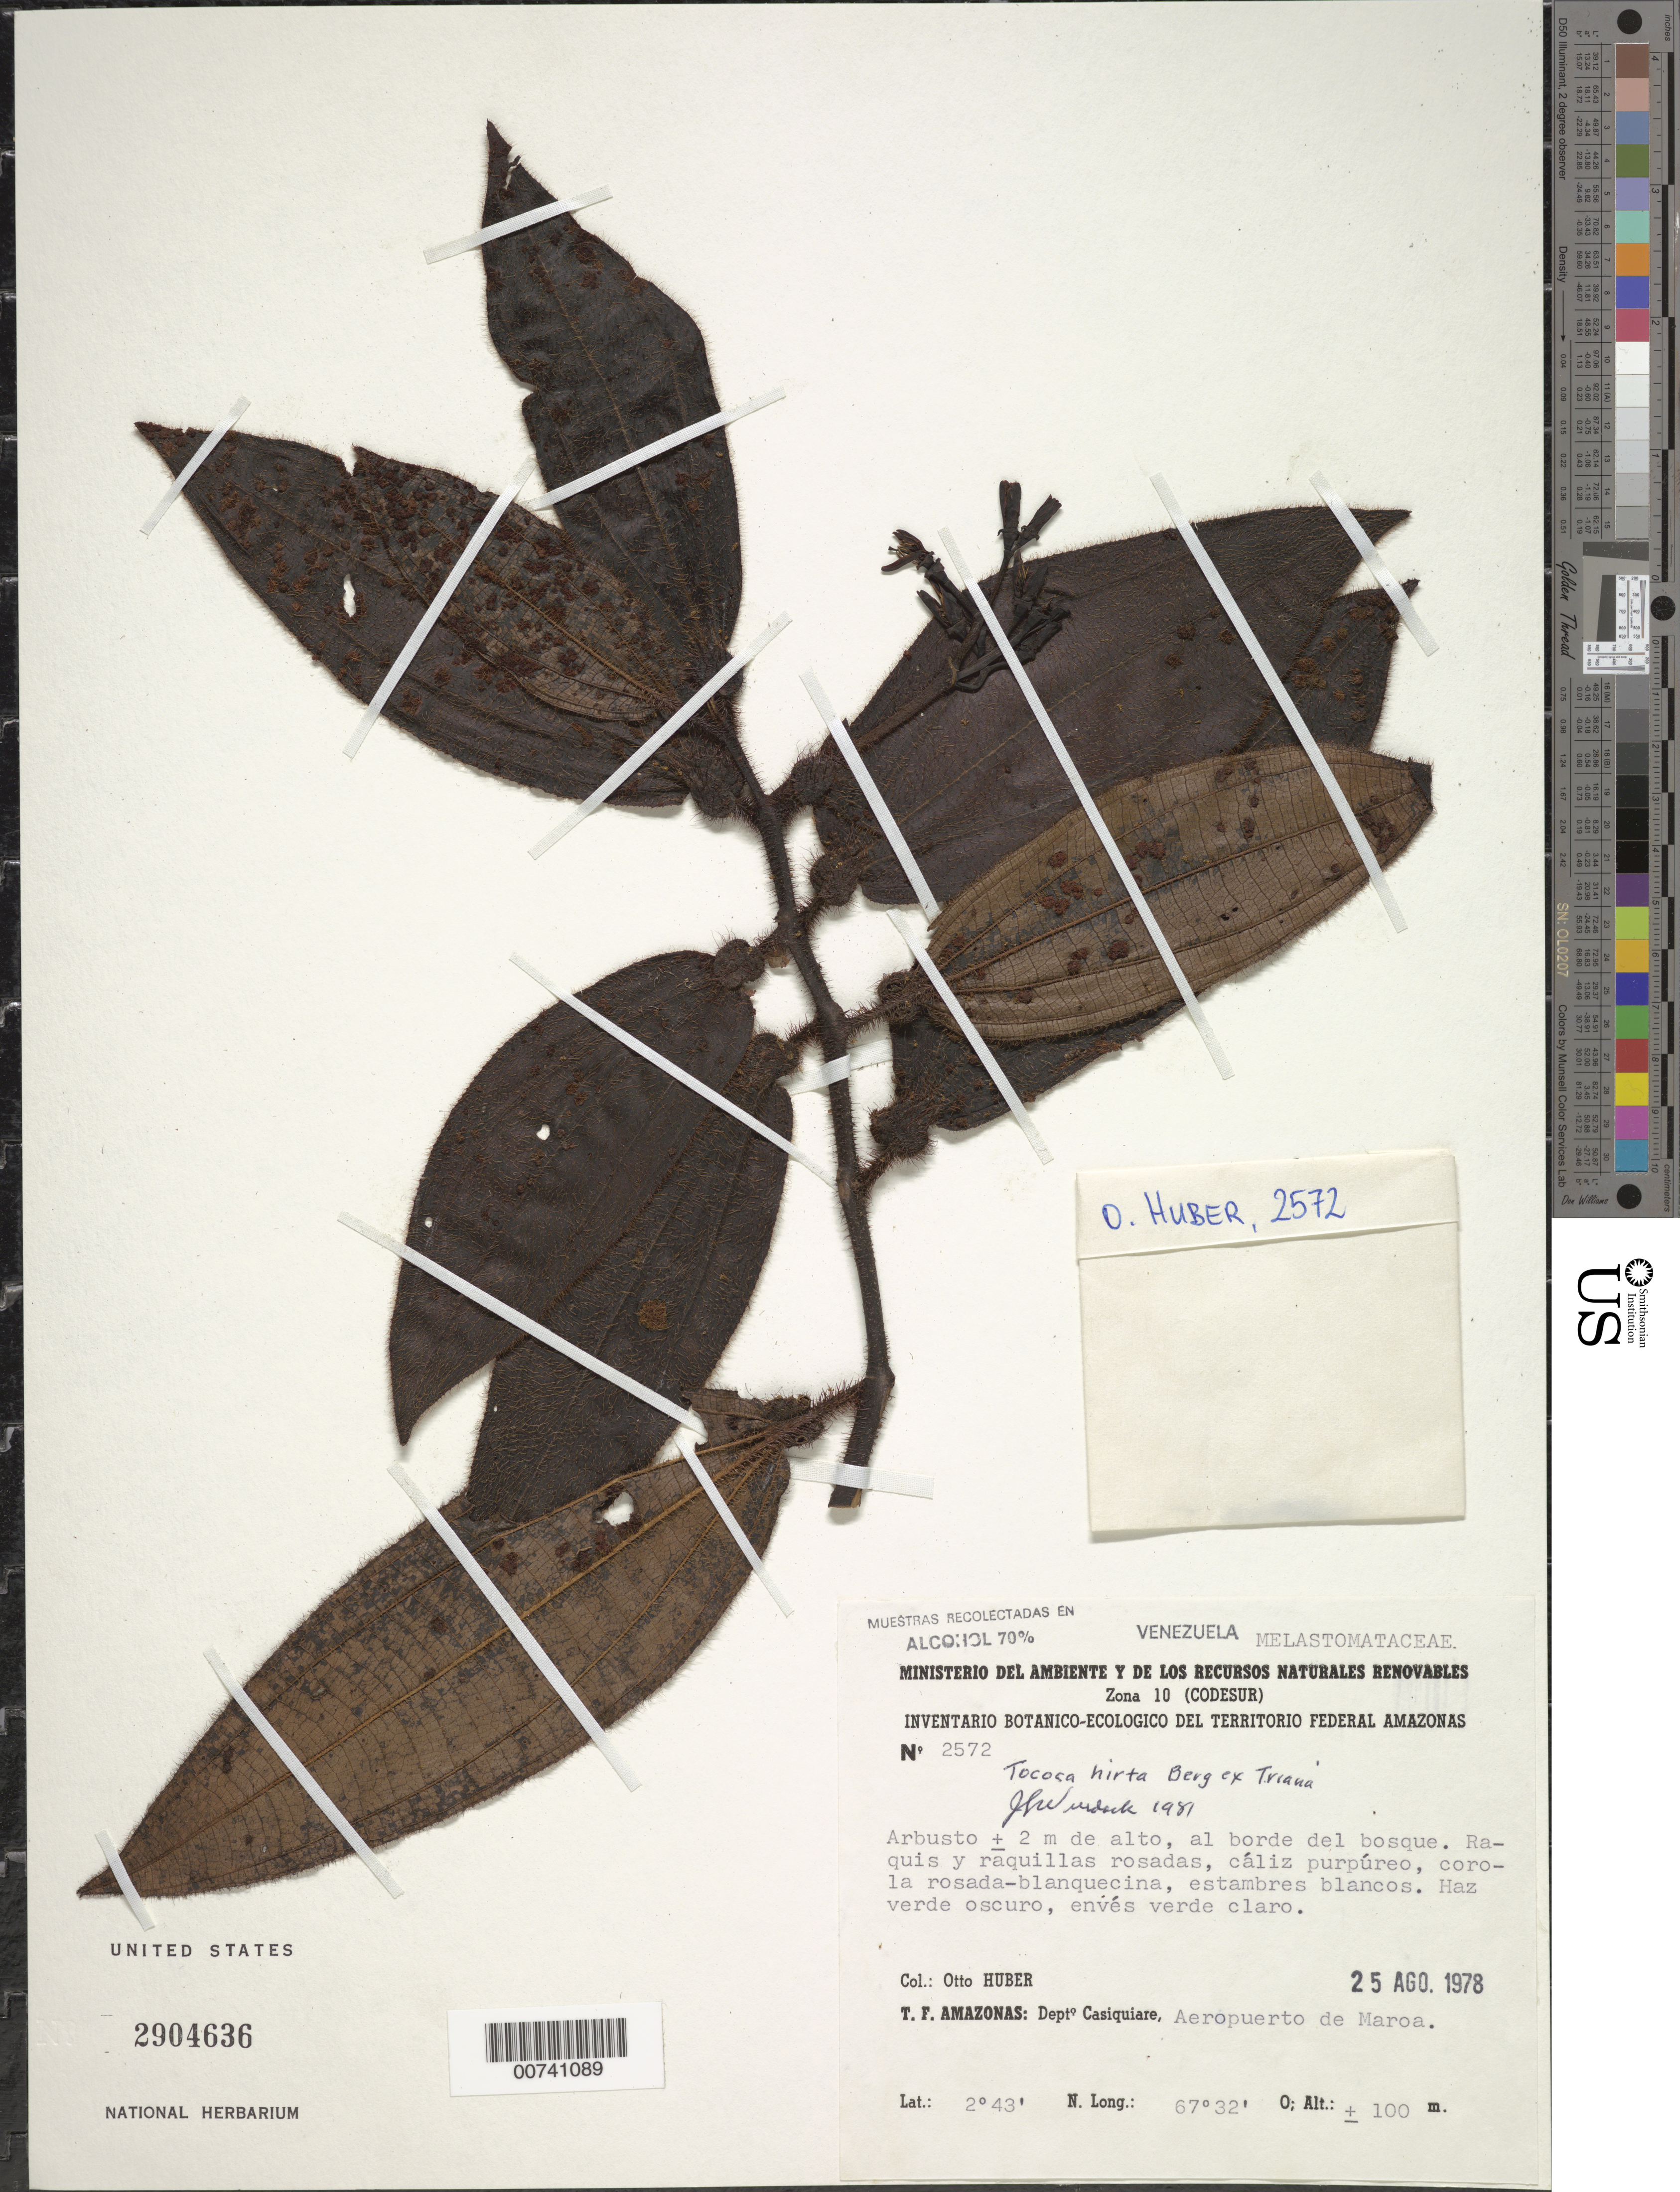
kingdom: Plantae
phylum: Tracheophyta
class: Magnoliopsida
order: Myrtales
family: Melastomataceae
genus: Tococa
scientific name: Tococa hirta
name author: O. Berg ex Triana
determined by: Wurdack, John J., (US), US (UNITED STATES)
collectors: O. Huber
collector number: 2572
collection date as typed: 25-Aug-78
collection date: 1978-08-25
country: Venezuela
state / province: Amazonas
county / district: Maroa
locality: Aeropuerta de Maroa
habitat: Edge of forest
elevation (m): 100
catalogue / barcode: US 2904636